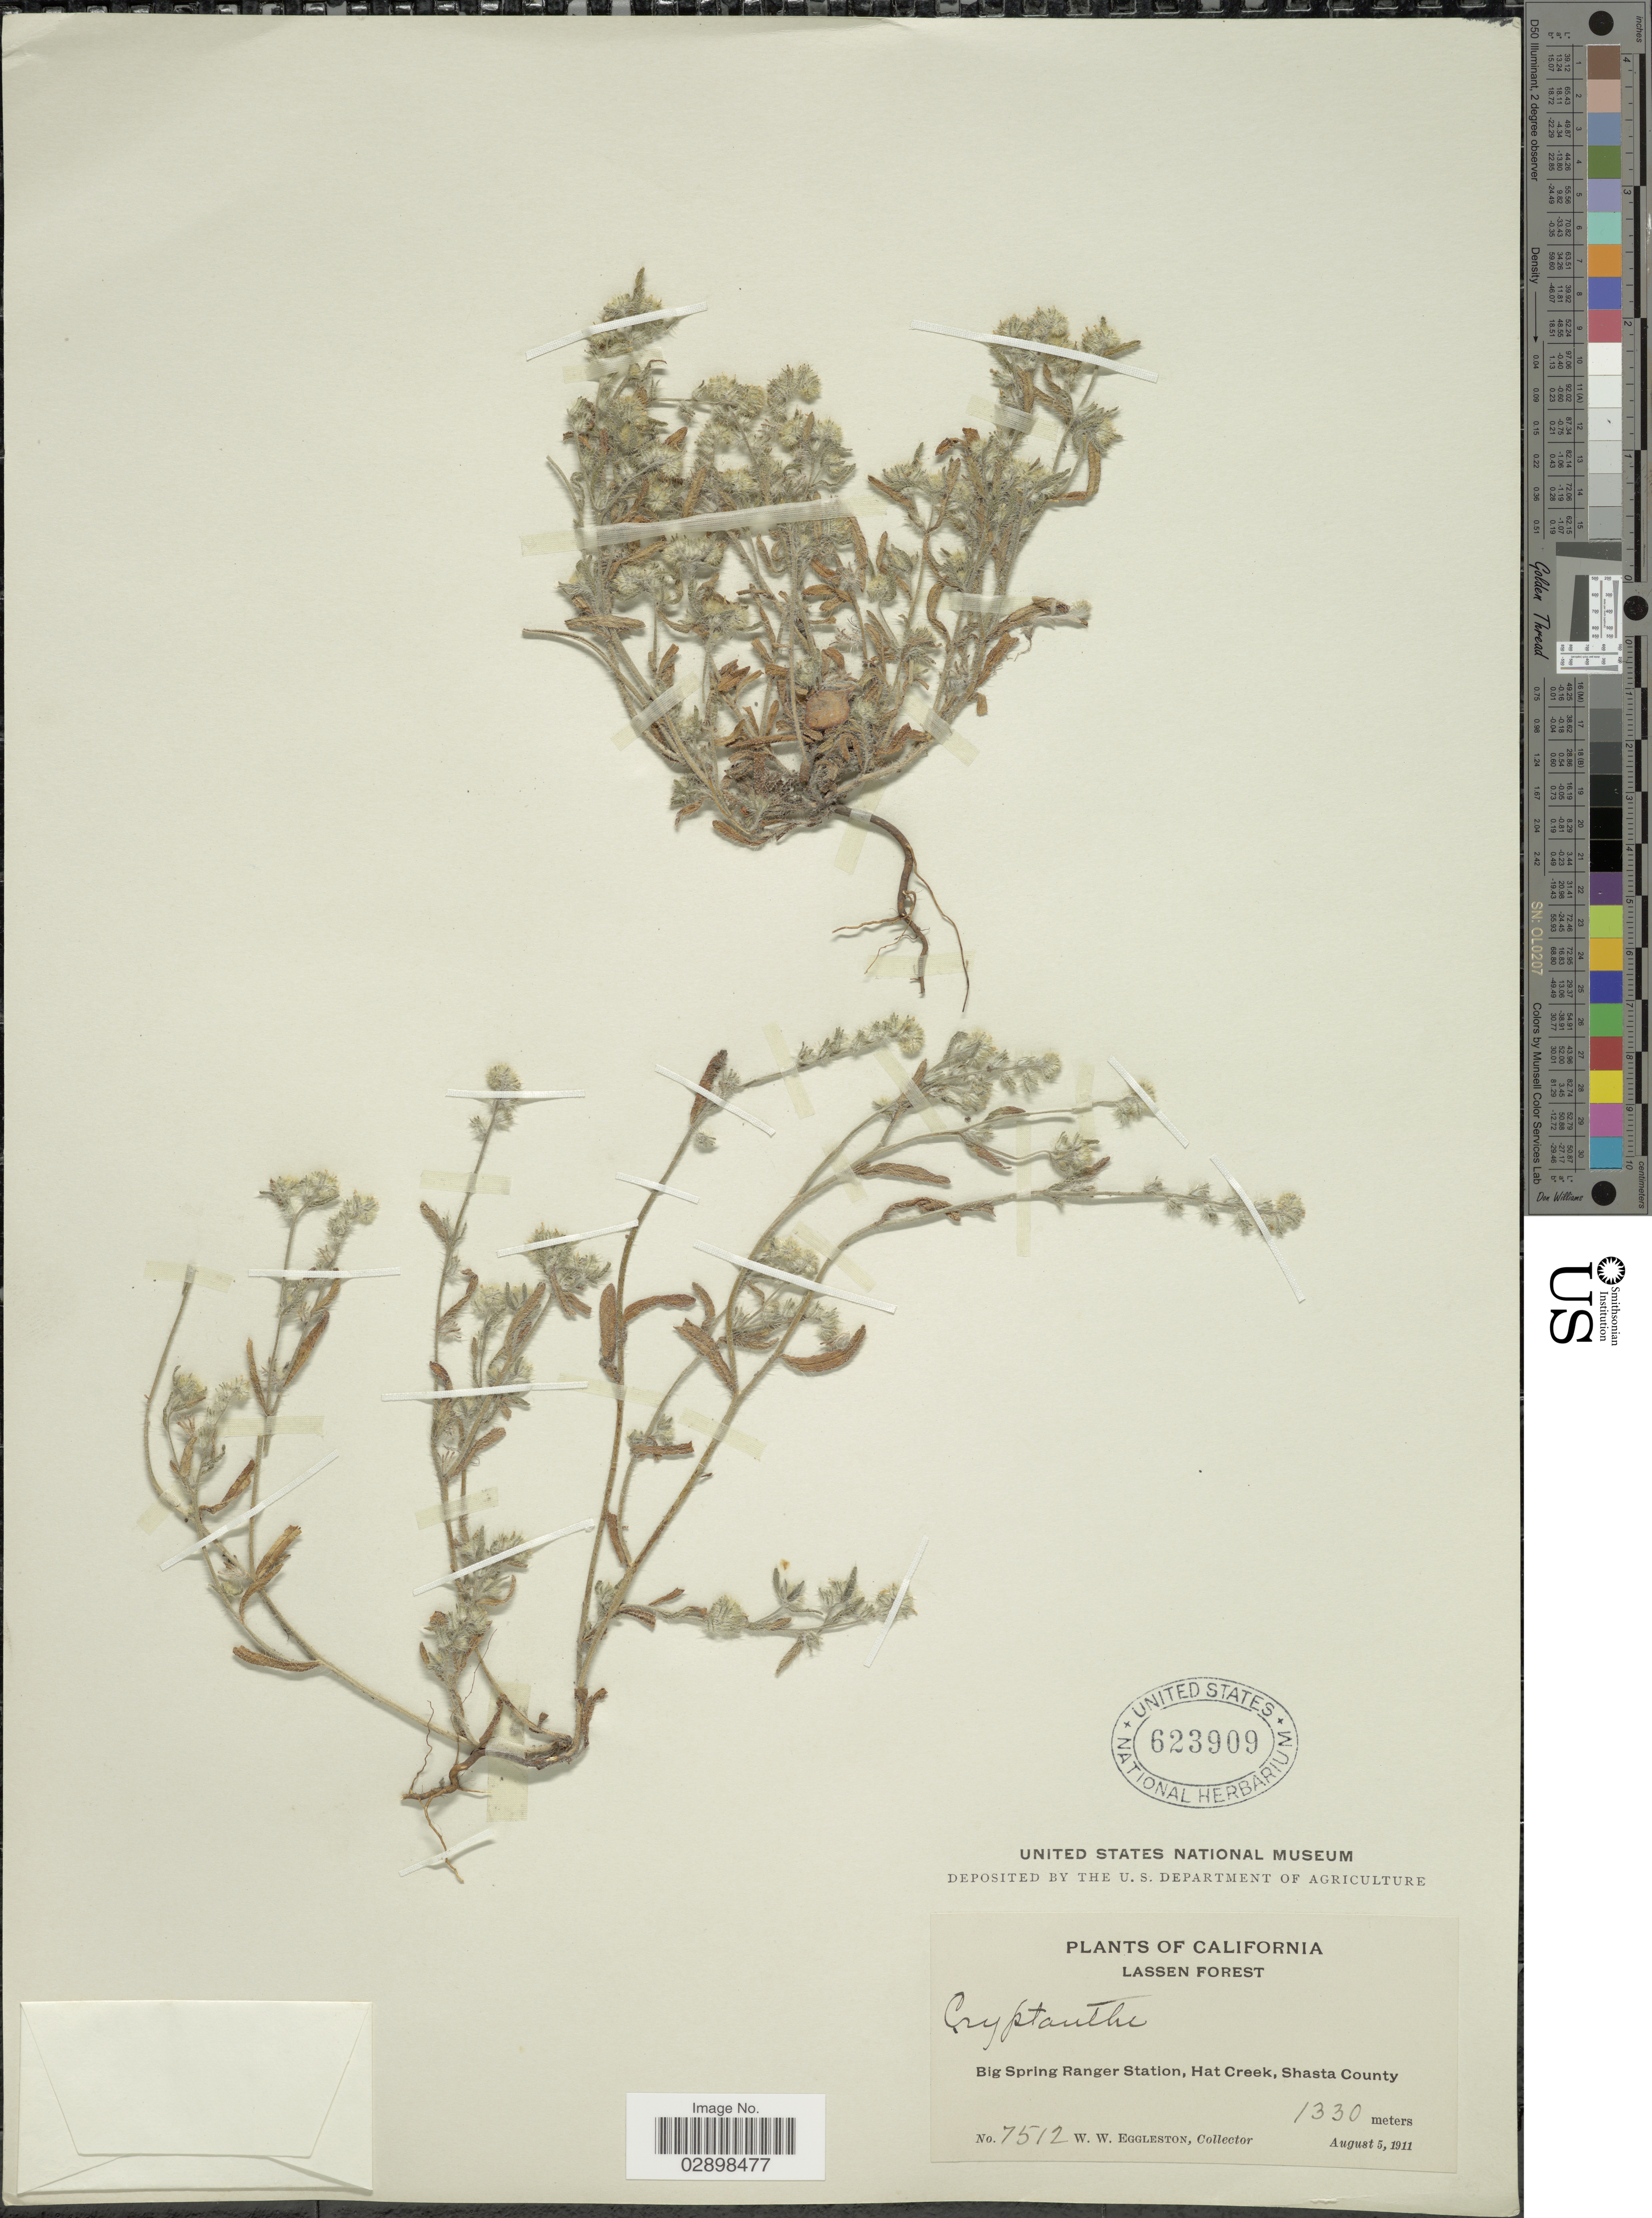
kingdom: Plantae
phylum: Tracheophyta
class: Magnoliopsida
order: Boraginales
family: Boraginaceae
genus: Cryptantha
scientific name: Cryptantha sp.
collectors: W. W. Eggleston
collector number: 7512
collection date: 1911-08-05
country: United States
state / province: California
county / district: Shasta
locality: Lassen Forest. Big Spring Ranger Station, Hat Creek, Shasta County.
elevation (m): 1330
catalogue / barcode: US 623909